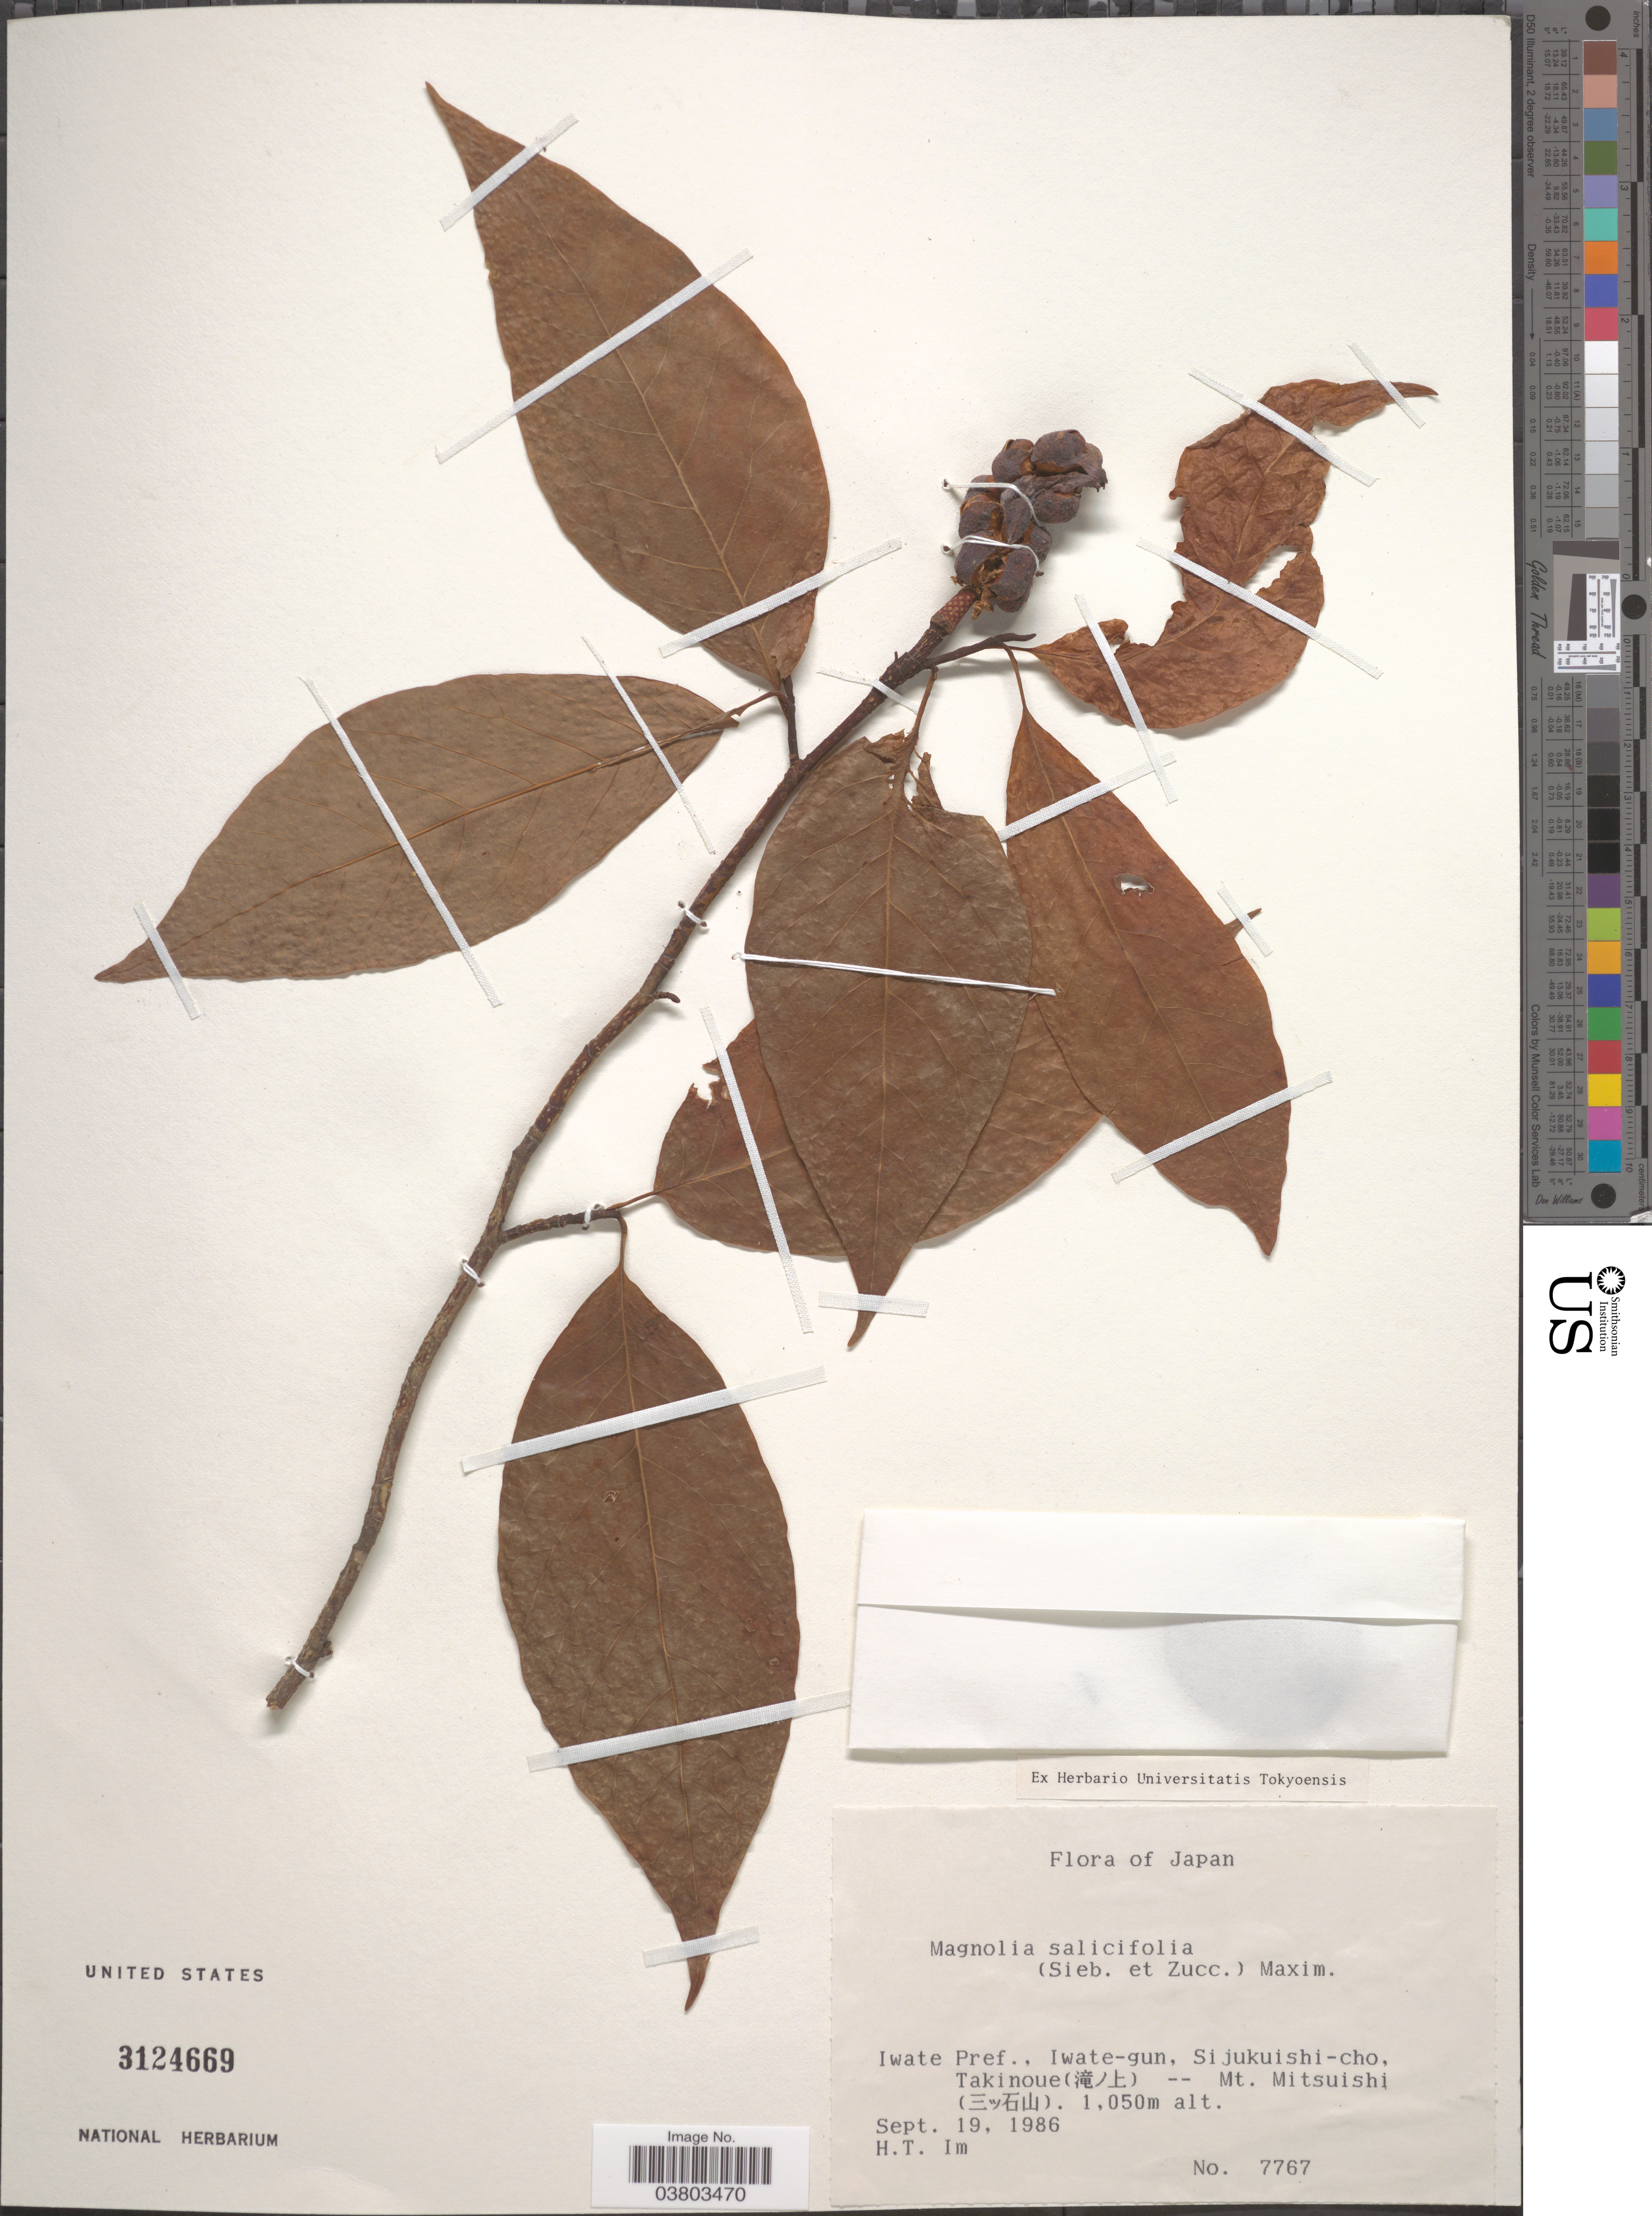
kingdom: Plantae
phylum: Tracheophyta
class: Magnoliopsida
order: Magnoliales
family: Magnoliaceae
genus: Magnolia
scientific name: Magnolia salicifolia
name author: Maxim.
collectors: H. Im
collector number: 7767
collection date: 1986-09-19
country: Japan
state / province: Iwate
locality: Iwate Pref., Iwate-gun, Sijukuishi-cho, Takinoue (X) - Mt. Mitsuishi (X).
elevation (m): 1050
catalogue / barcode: US 3124669